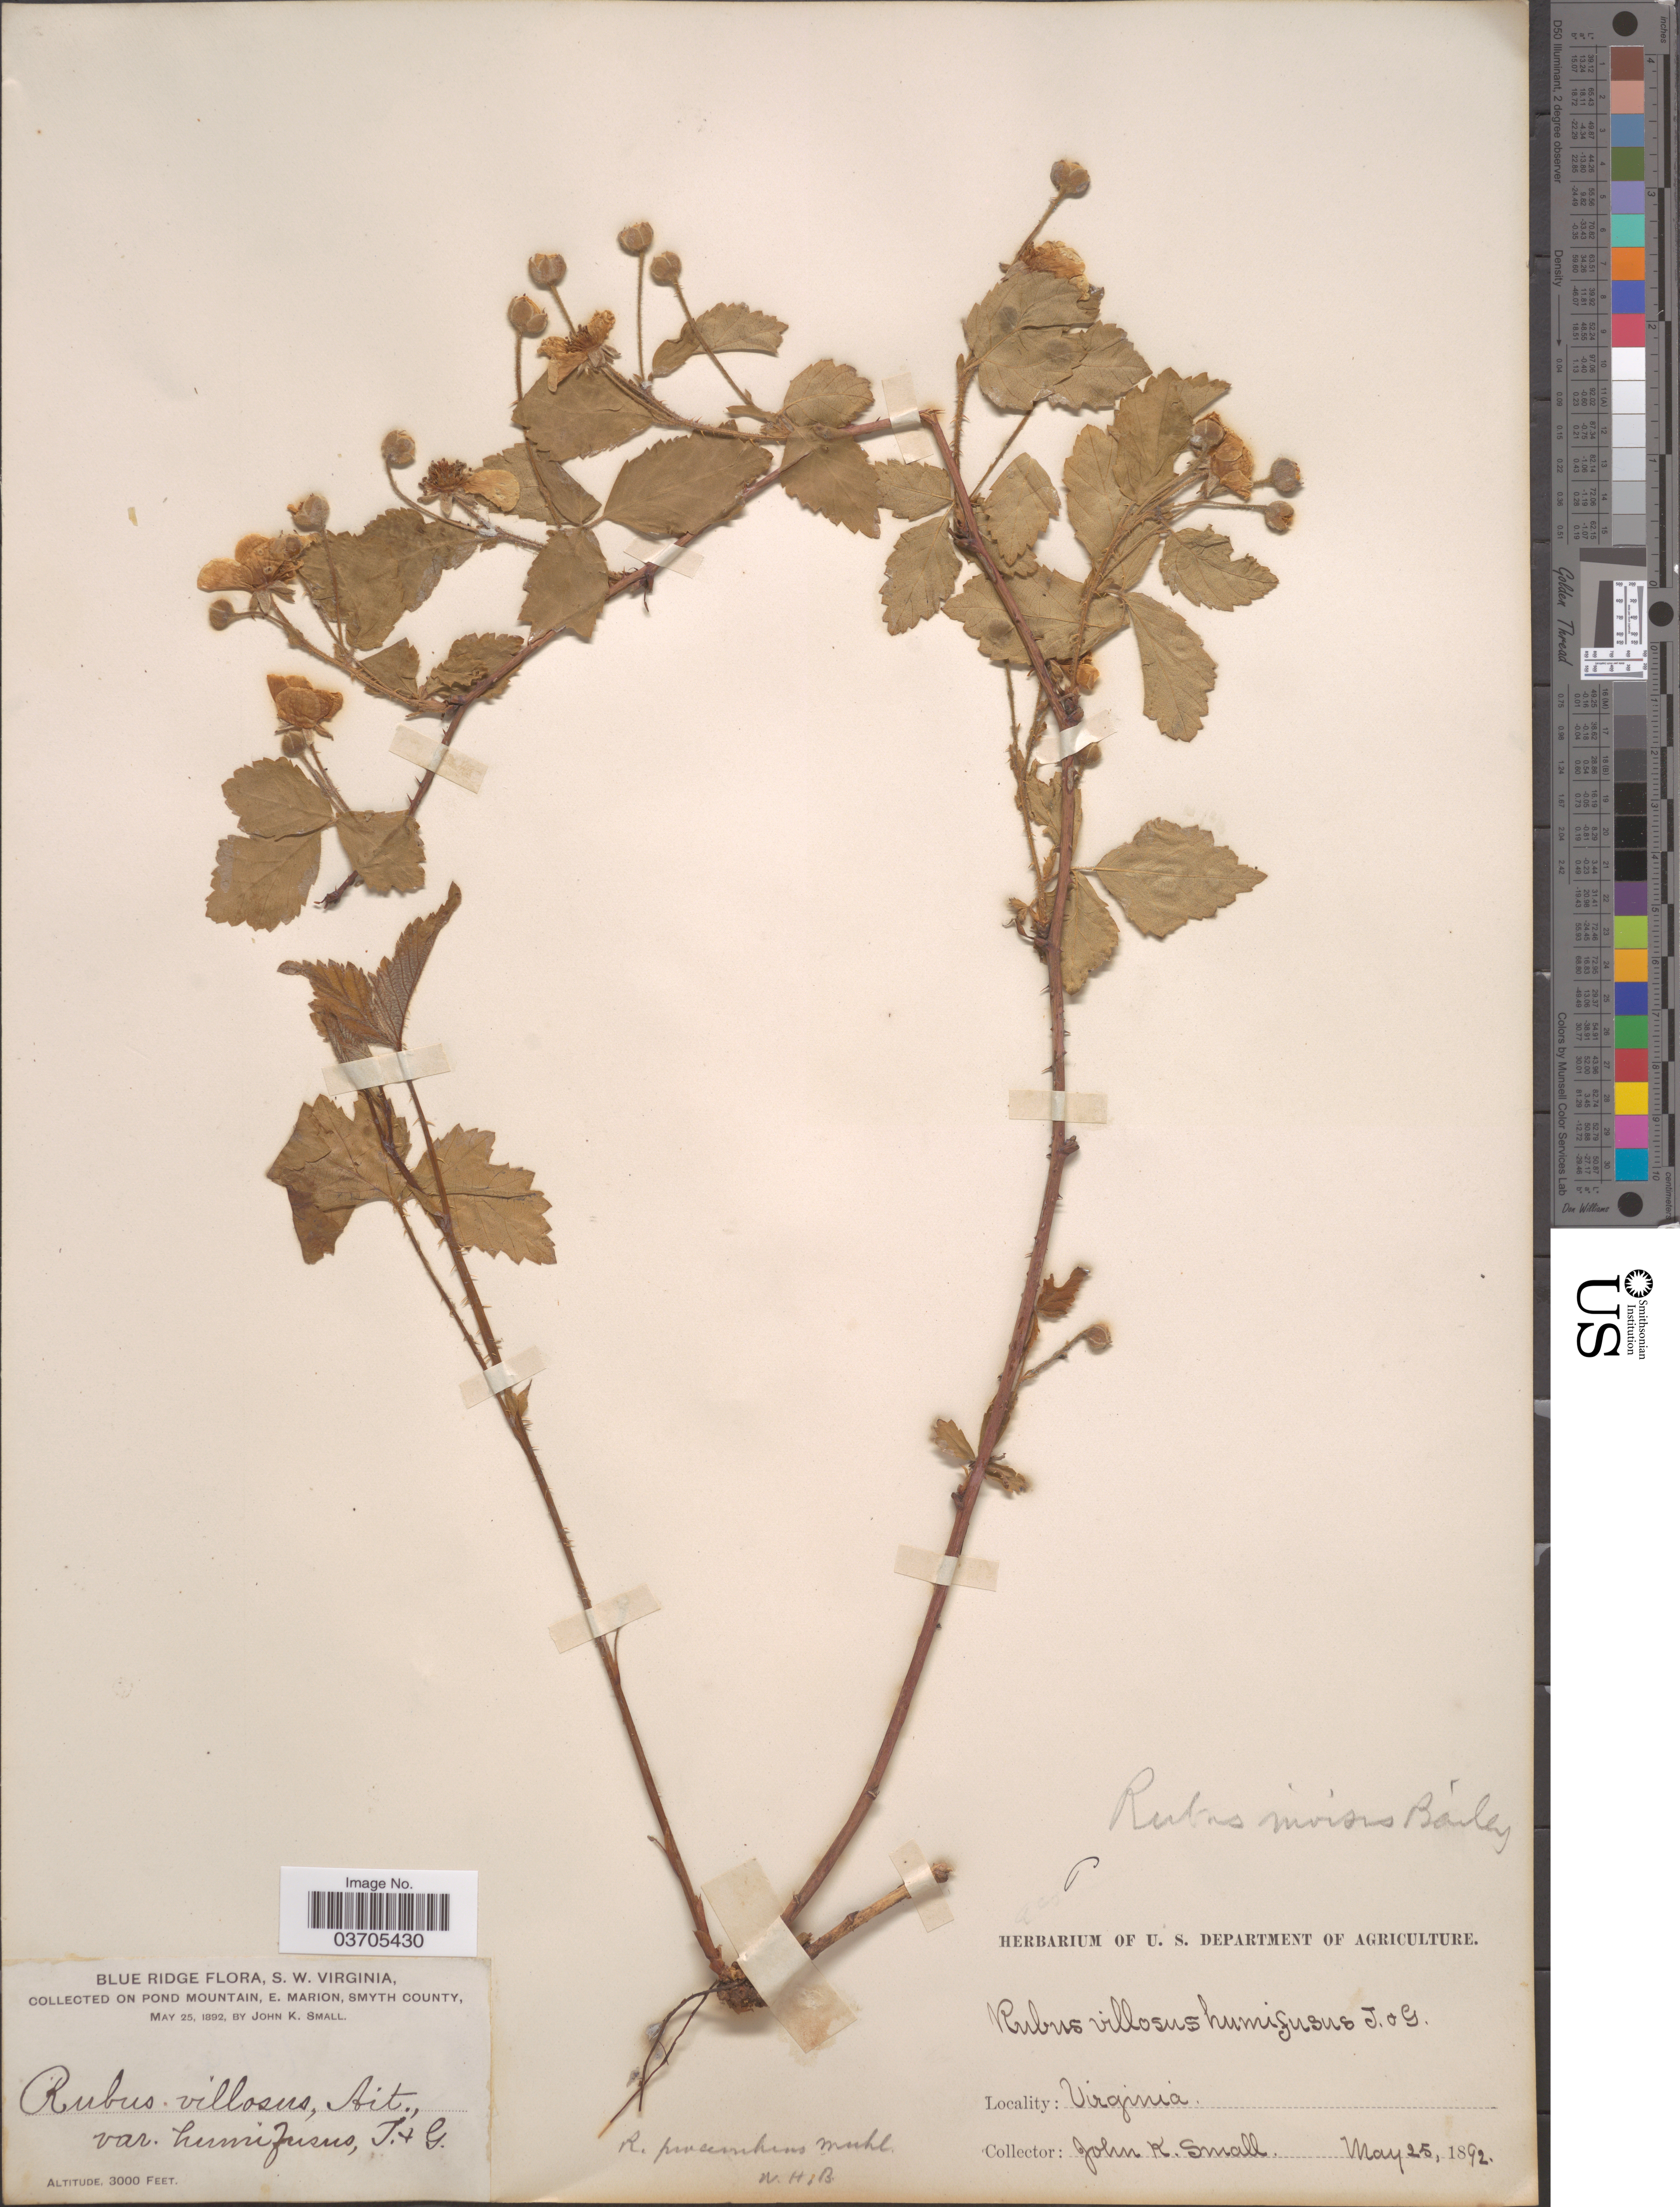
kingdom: Plantae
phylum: Tracheophyta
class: Magnoliopsida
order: Rosales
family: Rosaceae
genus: Rubus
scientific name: Rubus invisus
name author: (L.H. Bailey) Britton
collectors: J. K. Small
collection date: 1892-05-25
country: United States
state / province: Virginia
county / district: Smyth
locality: Blue Ridge, S.W. Virginia. On Pond Mountain, E. Marion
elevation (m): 914